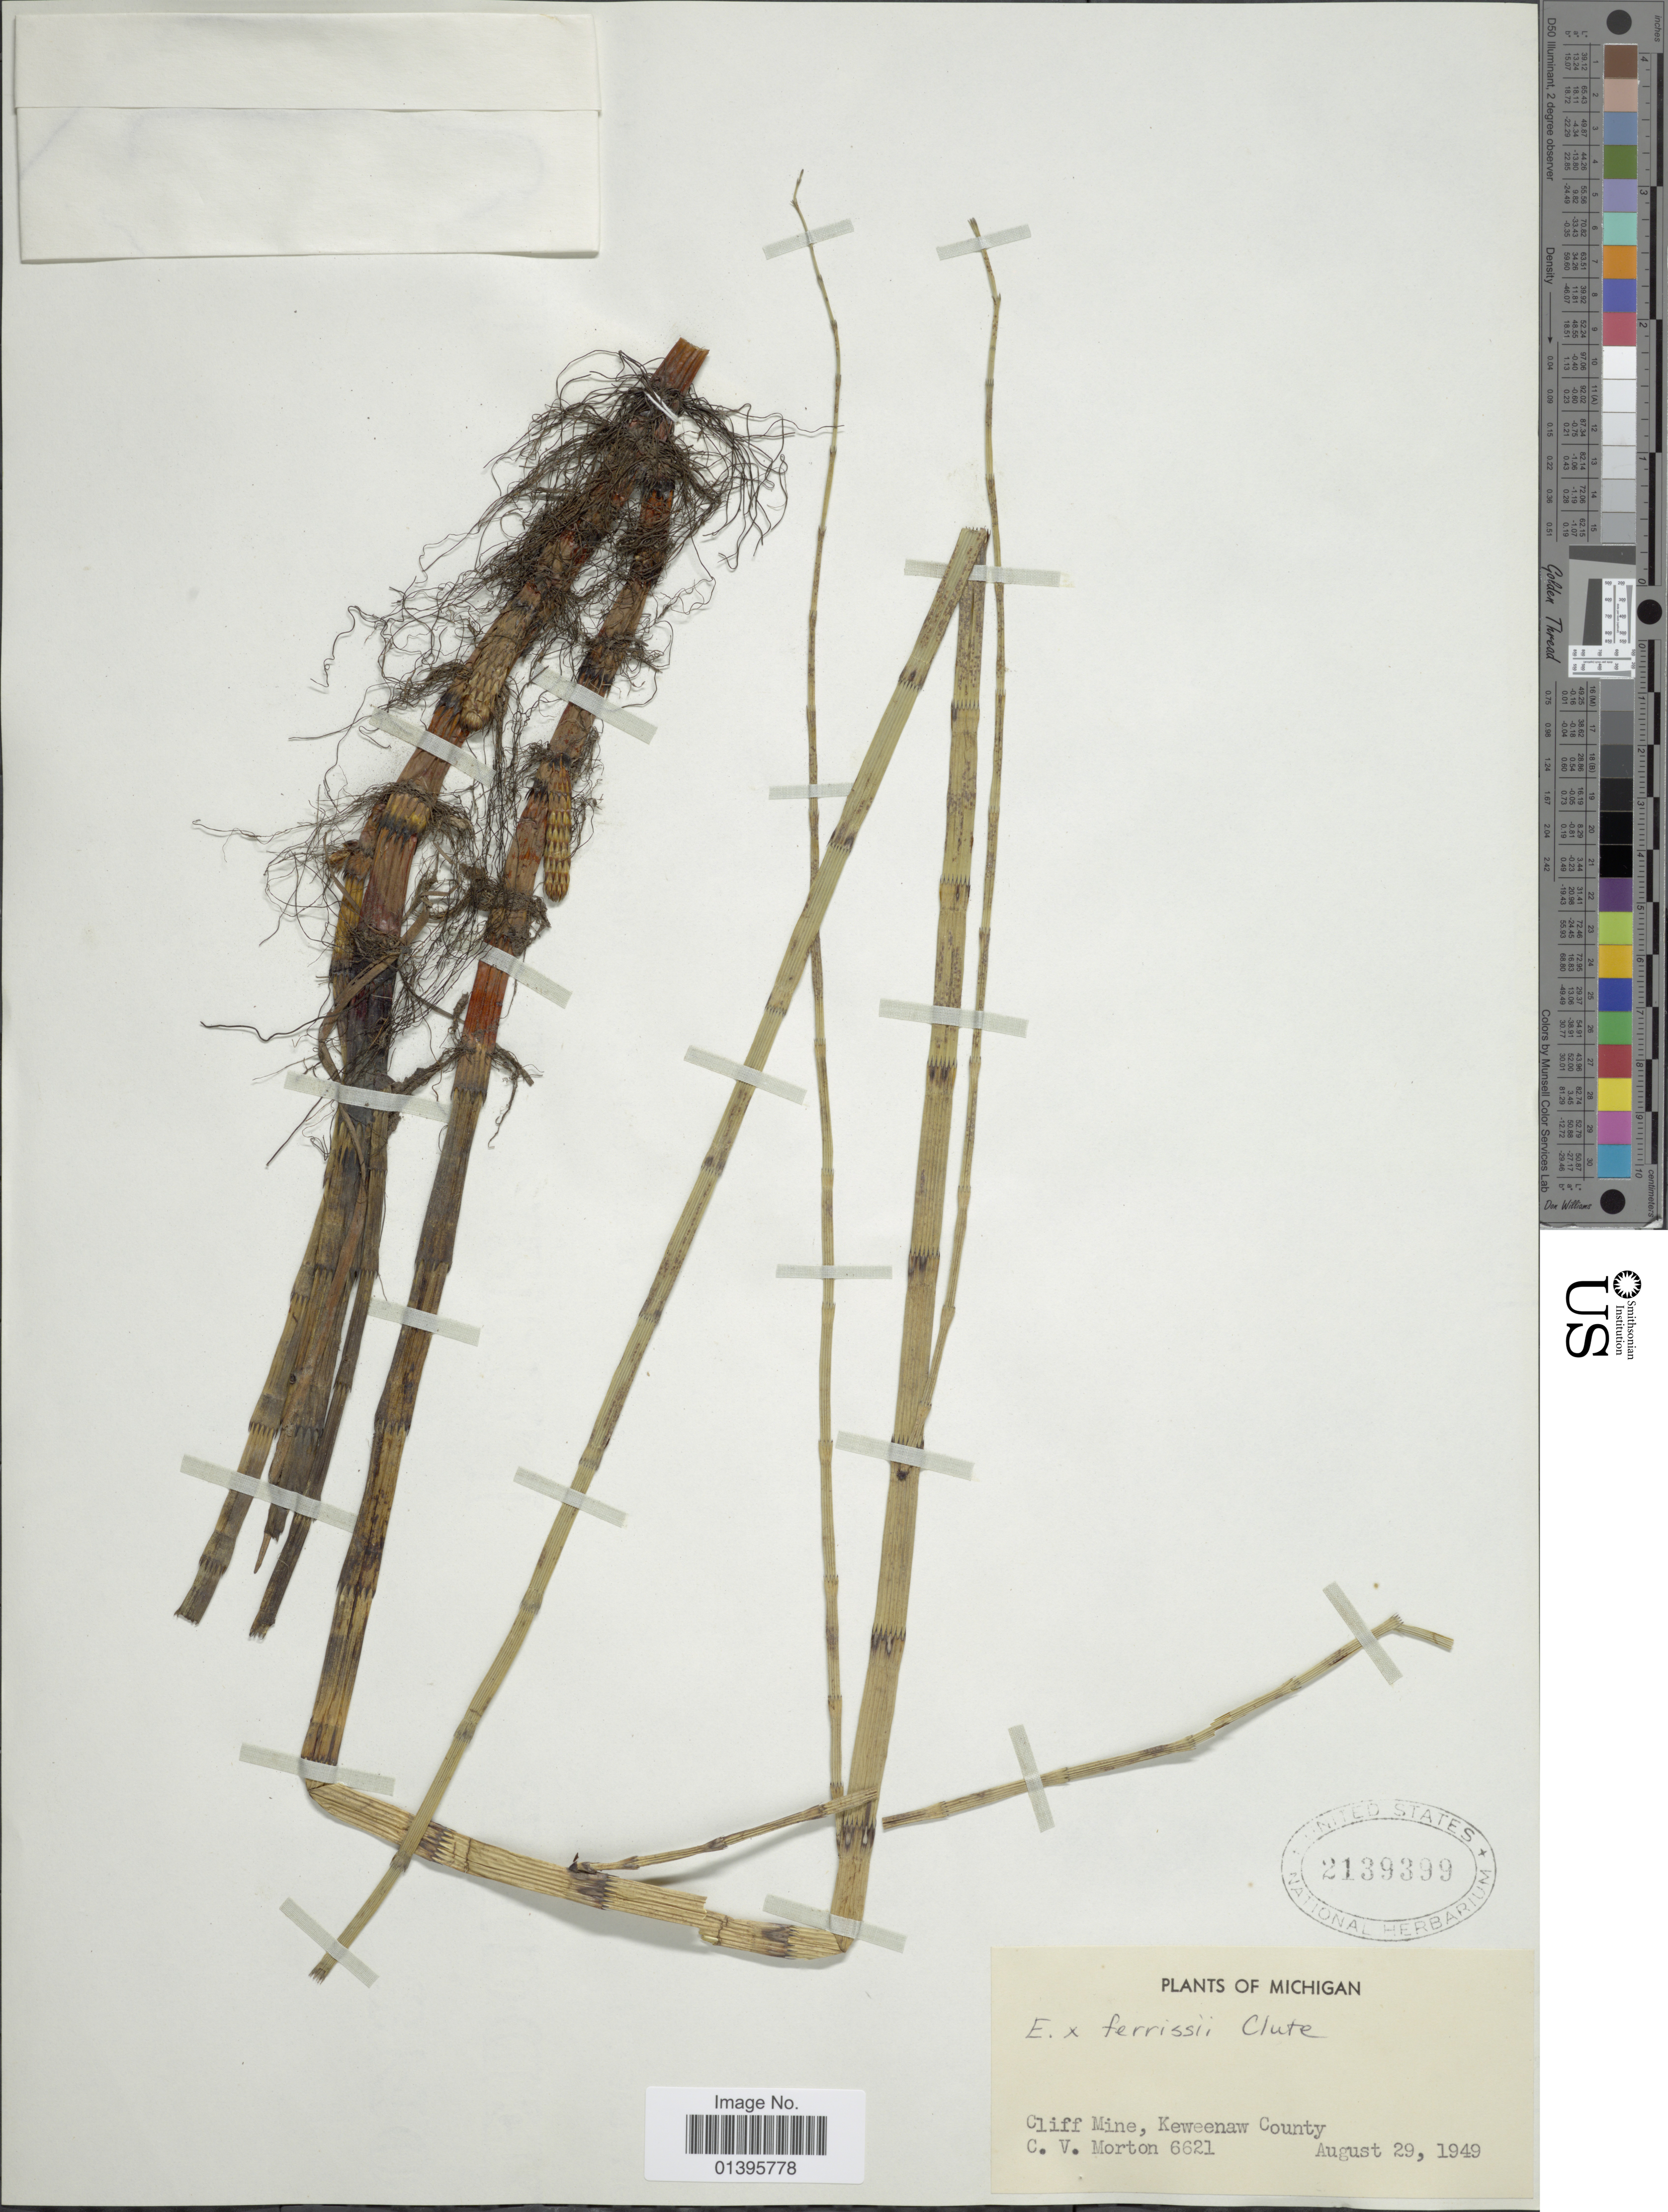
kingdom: Plantae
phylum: Tracheophyta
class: Polypodiopsida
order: Equisetales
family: Equisetaceae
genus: Equisetum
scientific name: Equisetum x ferrissii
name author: Clute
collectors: C. V. Morton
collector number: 6621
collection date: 1949-08-29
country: United States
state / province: Michigan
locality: Cliff Mine, Keweenaw County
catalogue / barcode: US 2139399